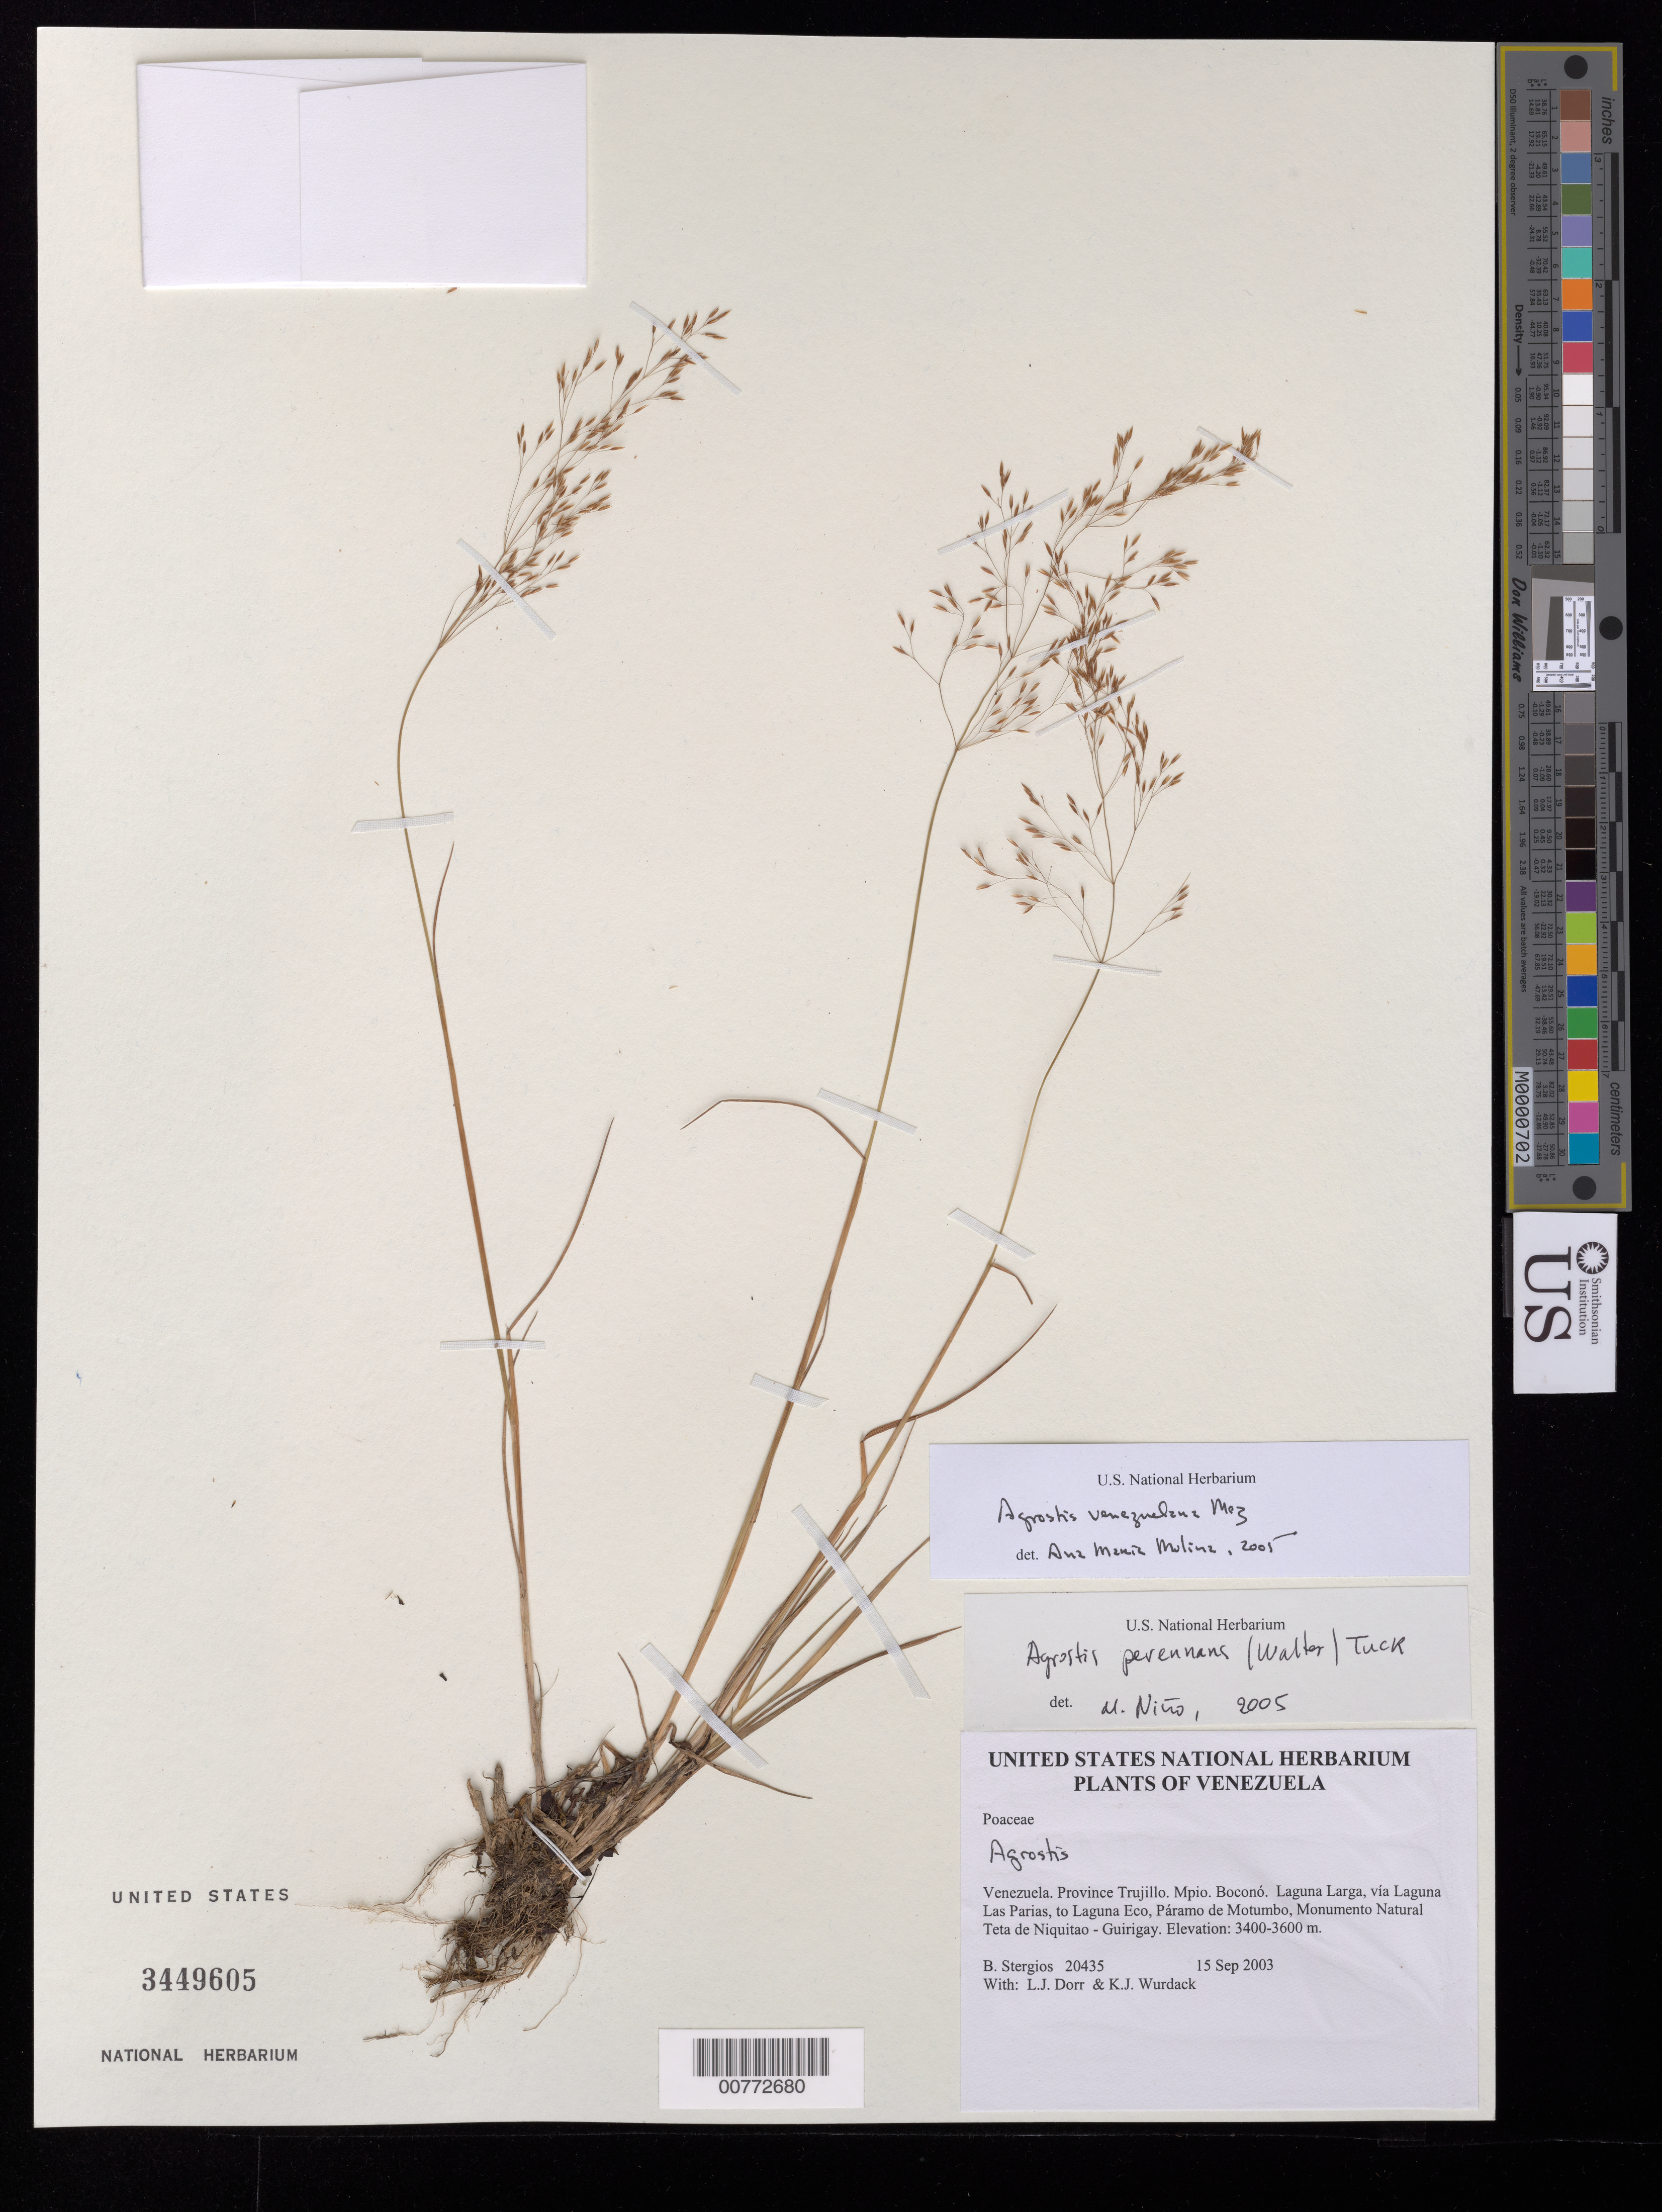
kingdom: Plantae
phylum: Tracheophyta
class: Liliopsida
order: Poales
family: Poaceae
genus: Agrostis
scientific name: Agrostis venezuelana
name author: Mez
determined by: Molina, Ana M. de R.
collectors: B. G. Stergios, L. J. Dorr & K. Wurdack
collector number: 20435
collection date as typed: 15 Sep 2003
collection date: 2003-09-15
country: Venezuela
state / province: Trujillo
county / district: Boconó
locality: Laguna Larga, vía Laguna Las Parias, to Laguna Eco, Páramo de Motumbo, Monumento Natural Teta de Niquitao - Guirigay.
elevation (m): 3400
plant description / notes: MO, PORT, US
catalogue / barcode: US 3449605